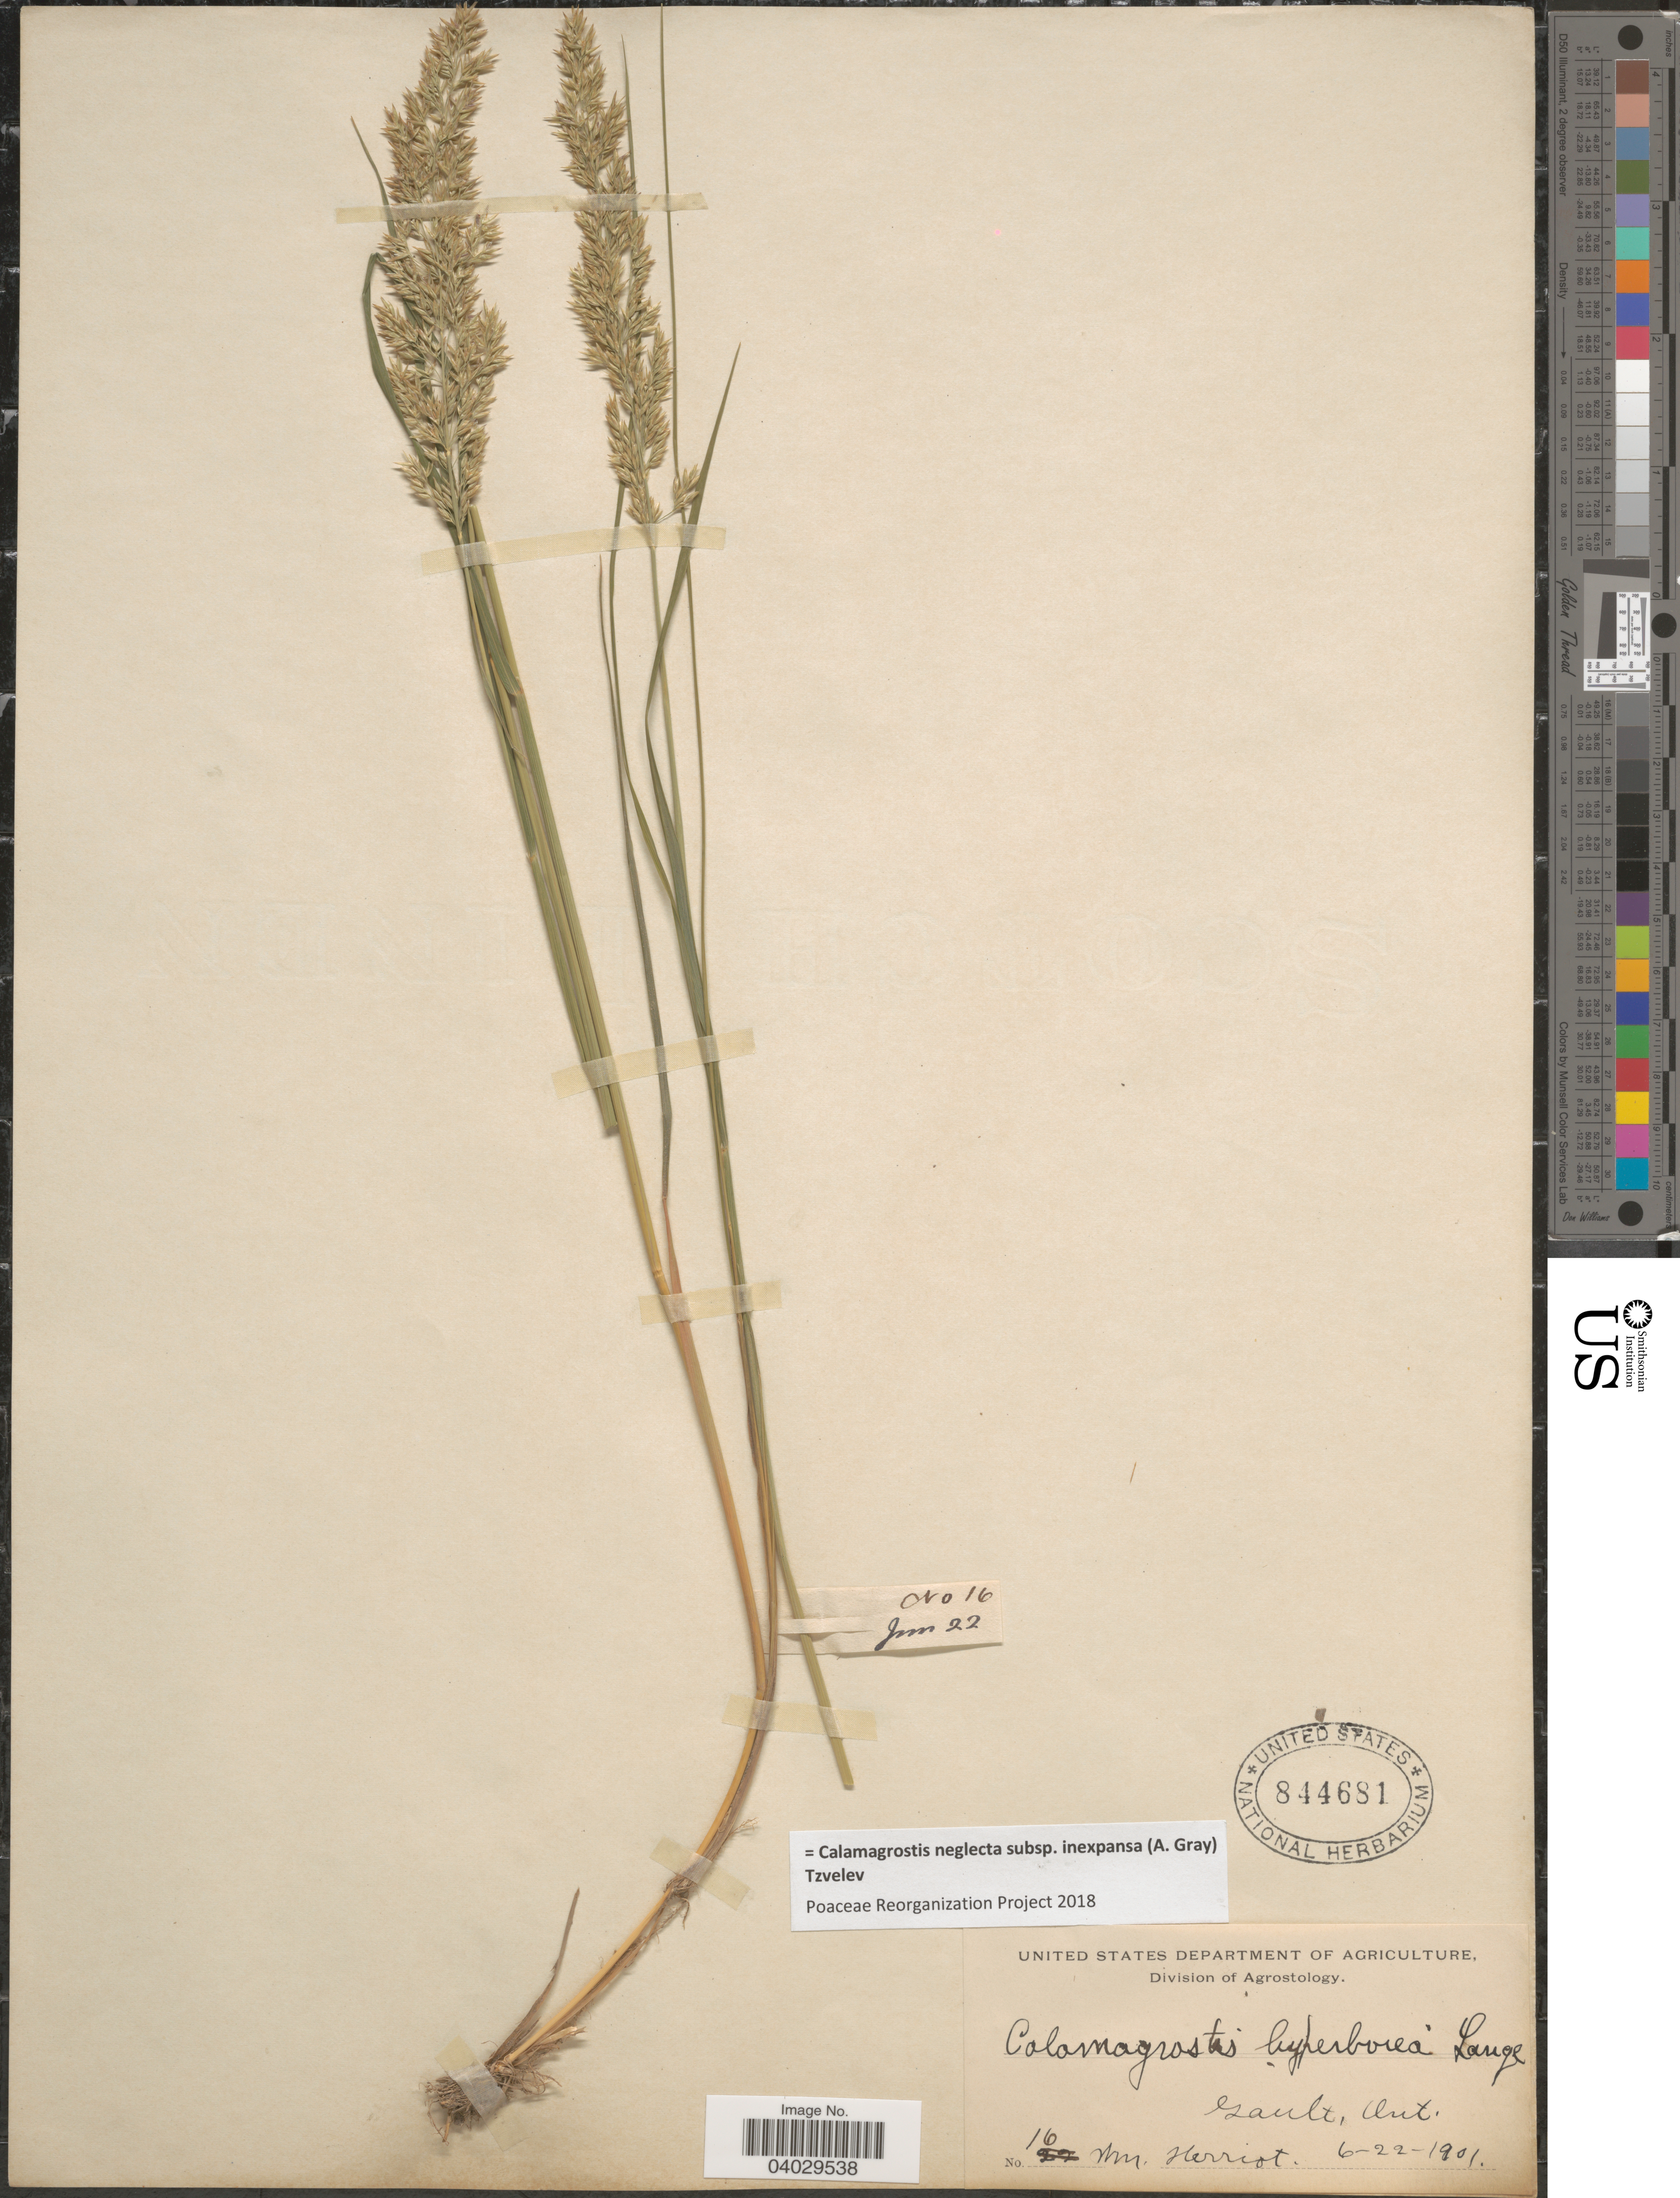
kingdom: Plantae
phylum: Tracheophyta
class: Liliopsida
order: Poales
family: Poaceae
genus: Calamagrostis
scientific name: Calamagrostis neglecta subsp. inexpansa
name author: (A. Gray) Tzvelev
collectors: W. Herriot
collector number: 16*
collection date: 1901-06-22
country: Canada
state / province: Ontario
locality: Gault.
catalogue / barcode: US 844681